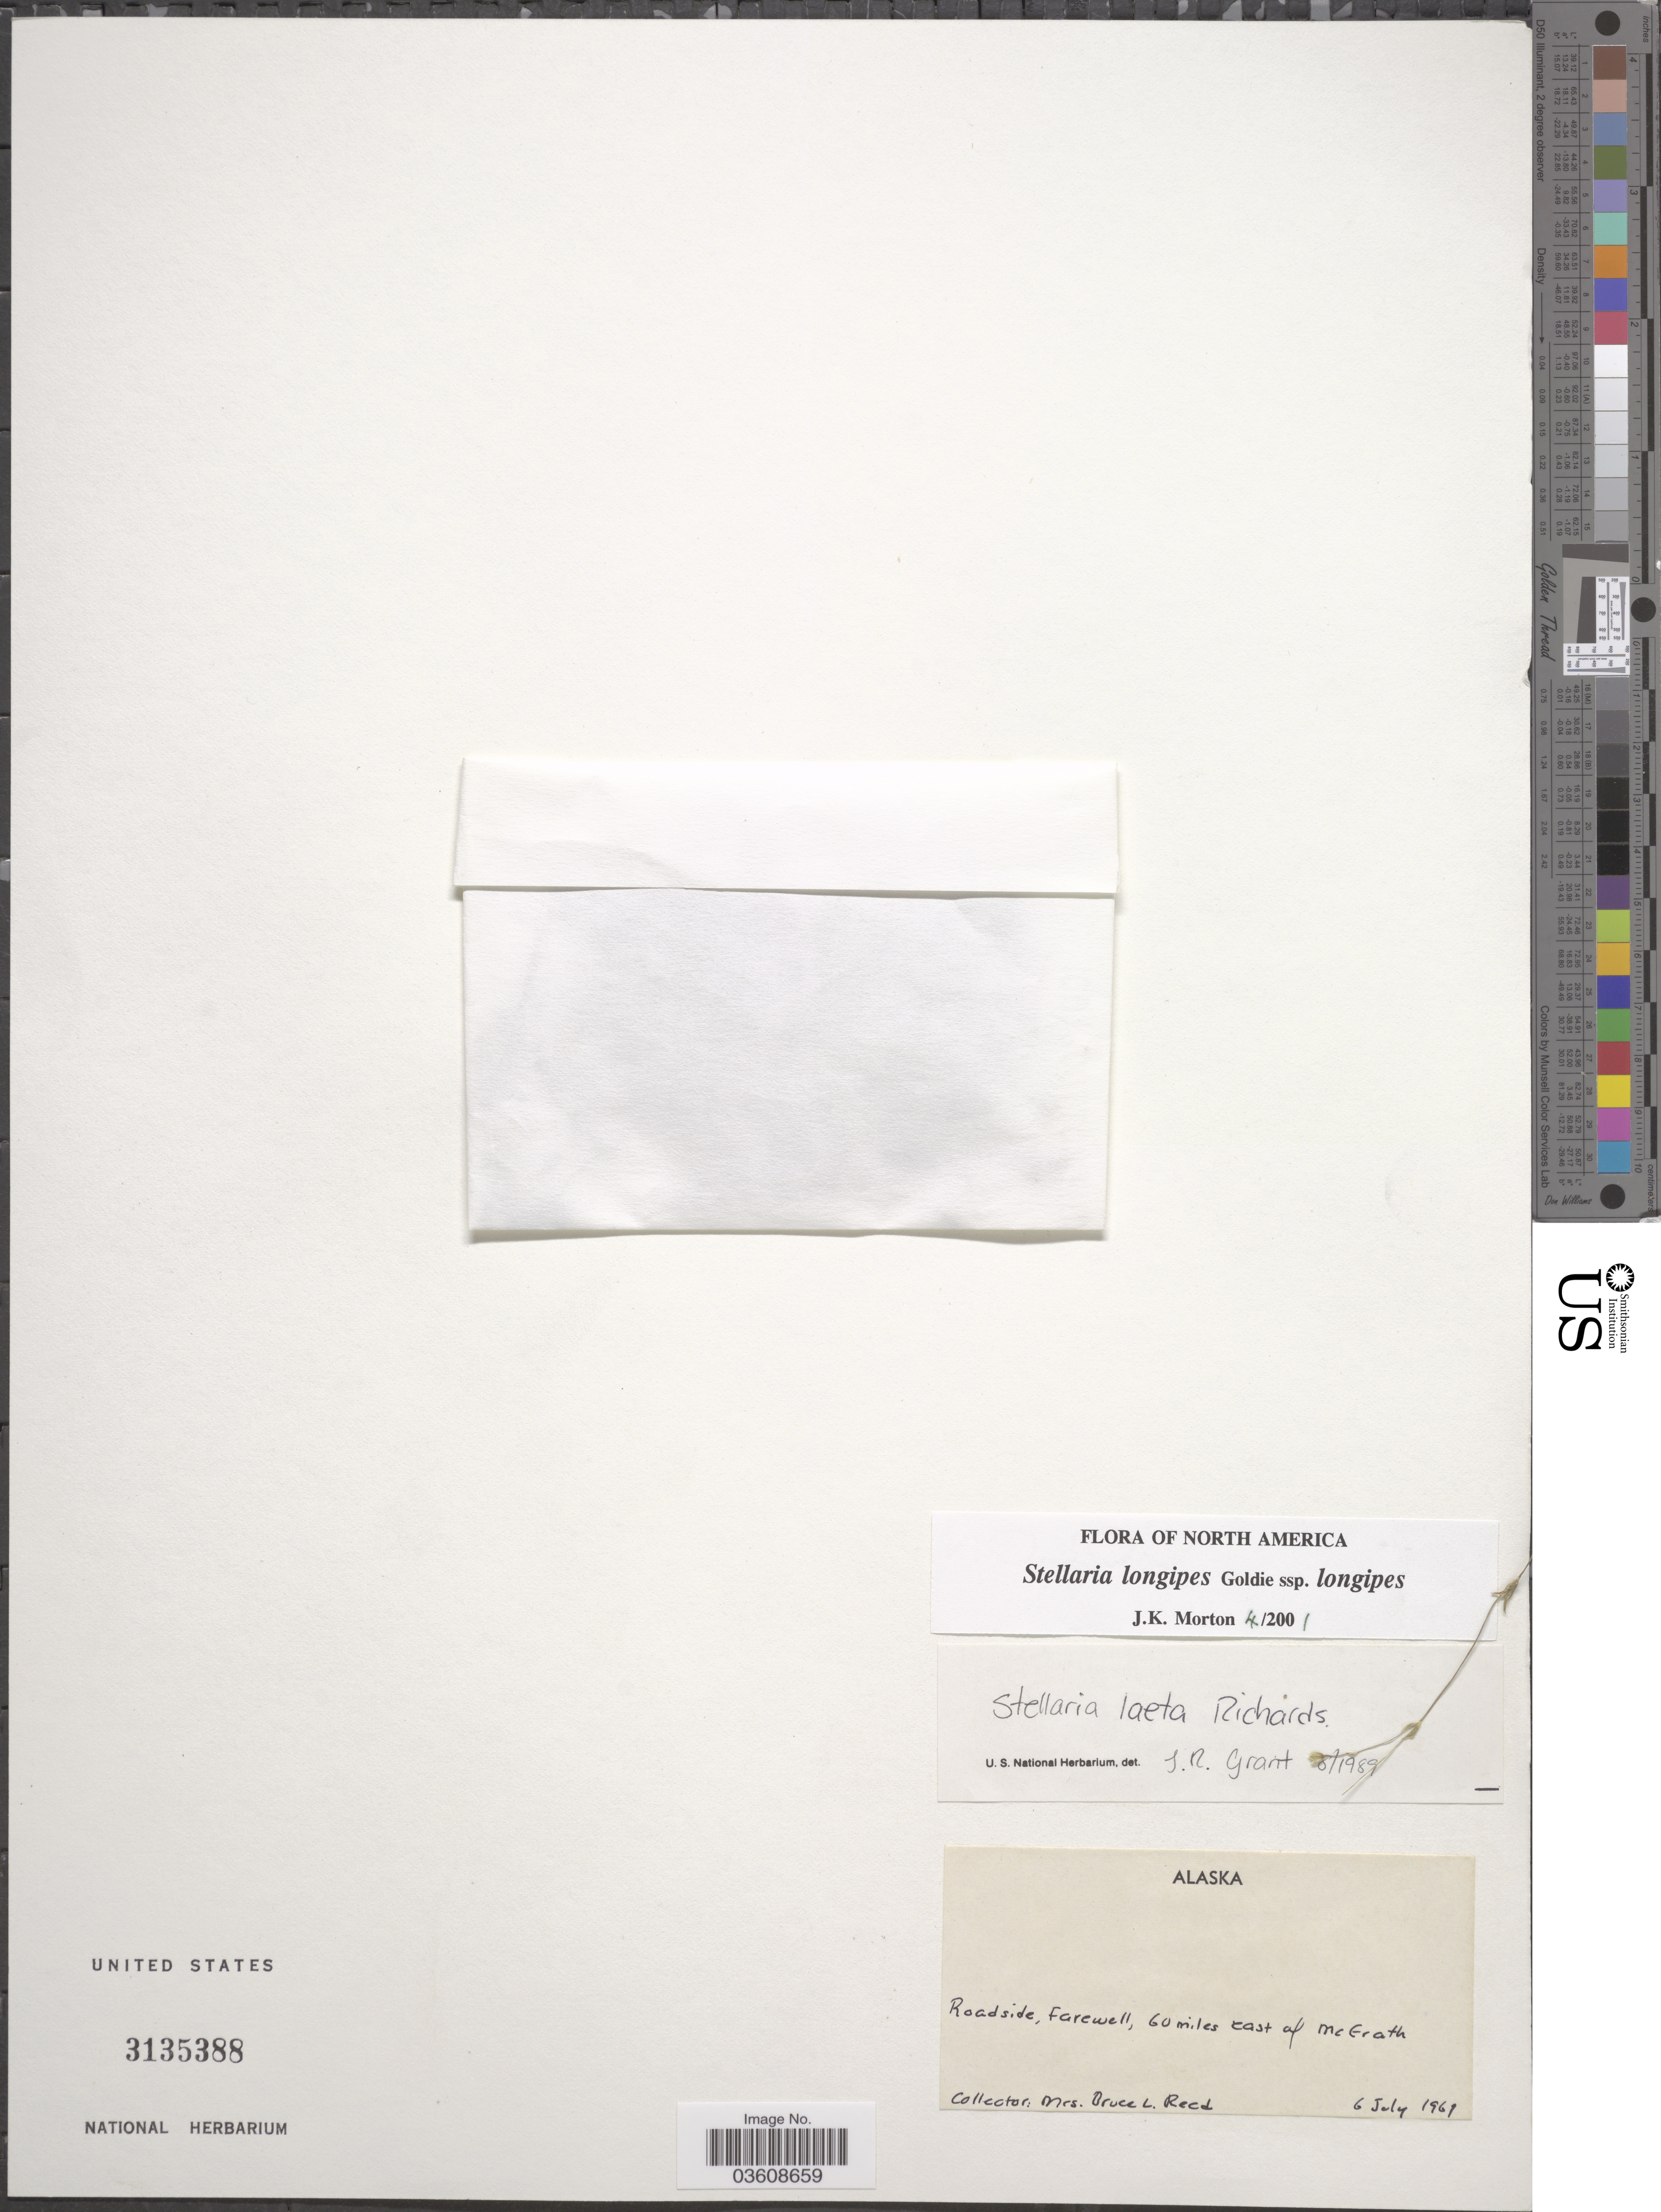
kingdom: Plantae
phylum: Tracheophyta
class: Magnoliopsida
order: Caryophyllales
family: Caryophyllaceae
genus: Stellaria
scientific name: Stellaria longipes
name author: Goldie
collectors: B. Reed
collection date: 1961-07-06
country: United States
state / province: Alaska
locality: Roadside, Farewell, 60 miles east of McGrath.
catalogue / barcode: US 3135388